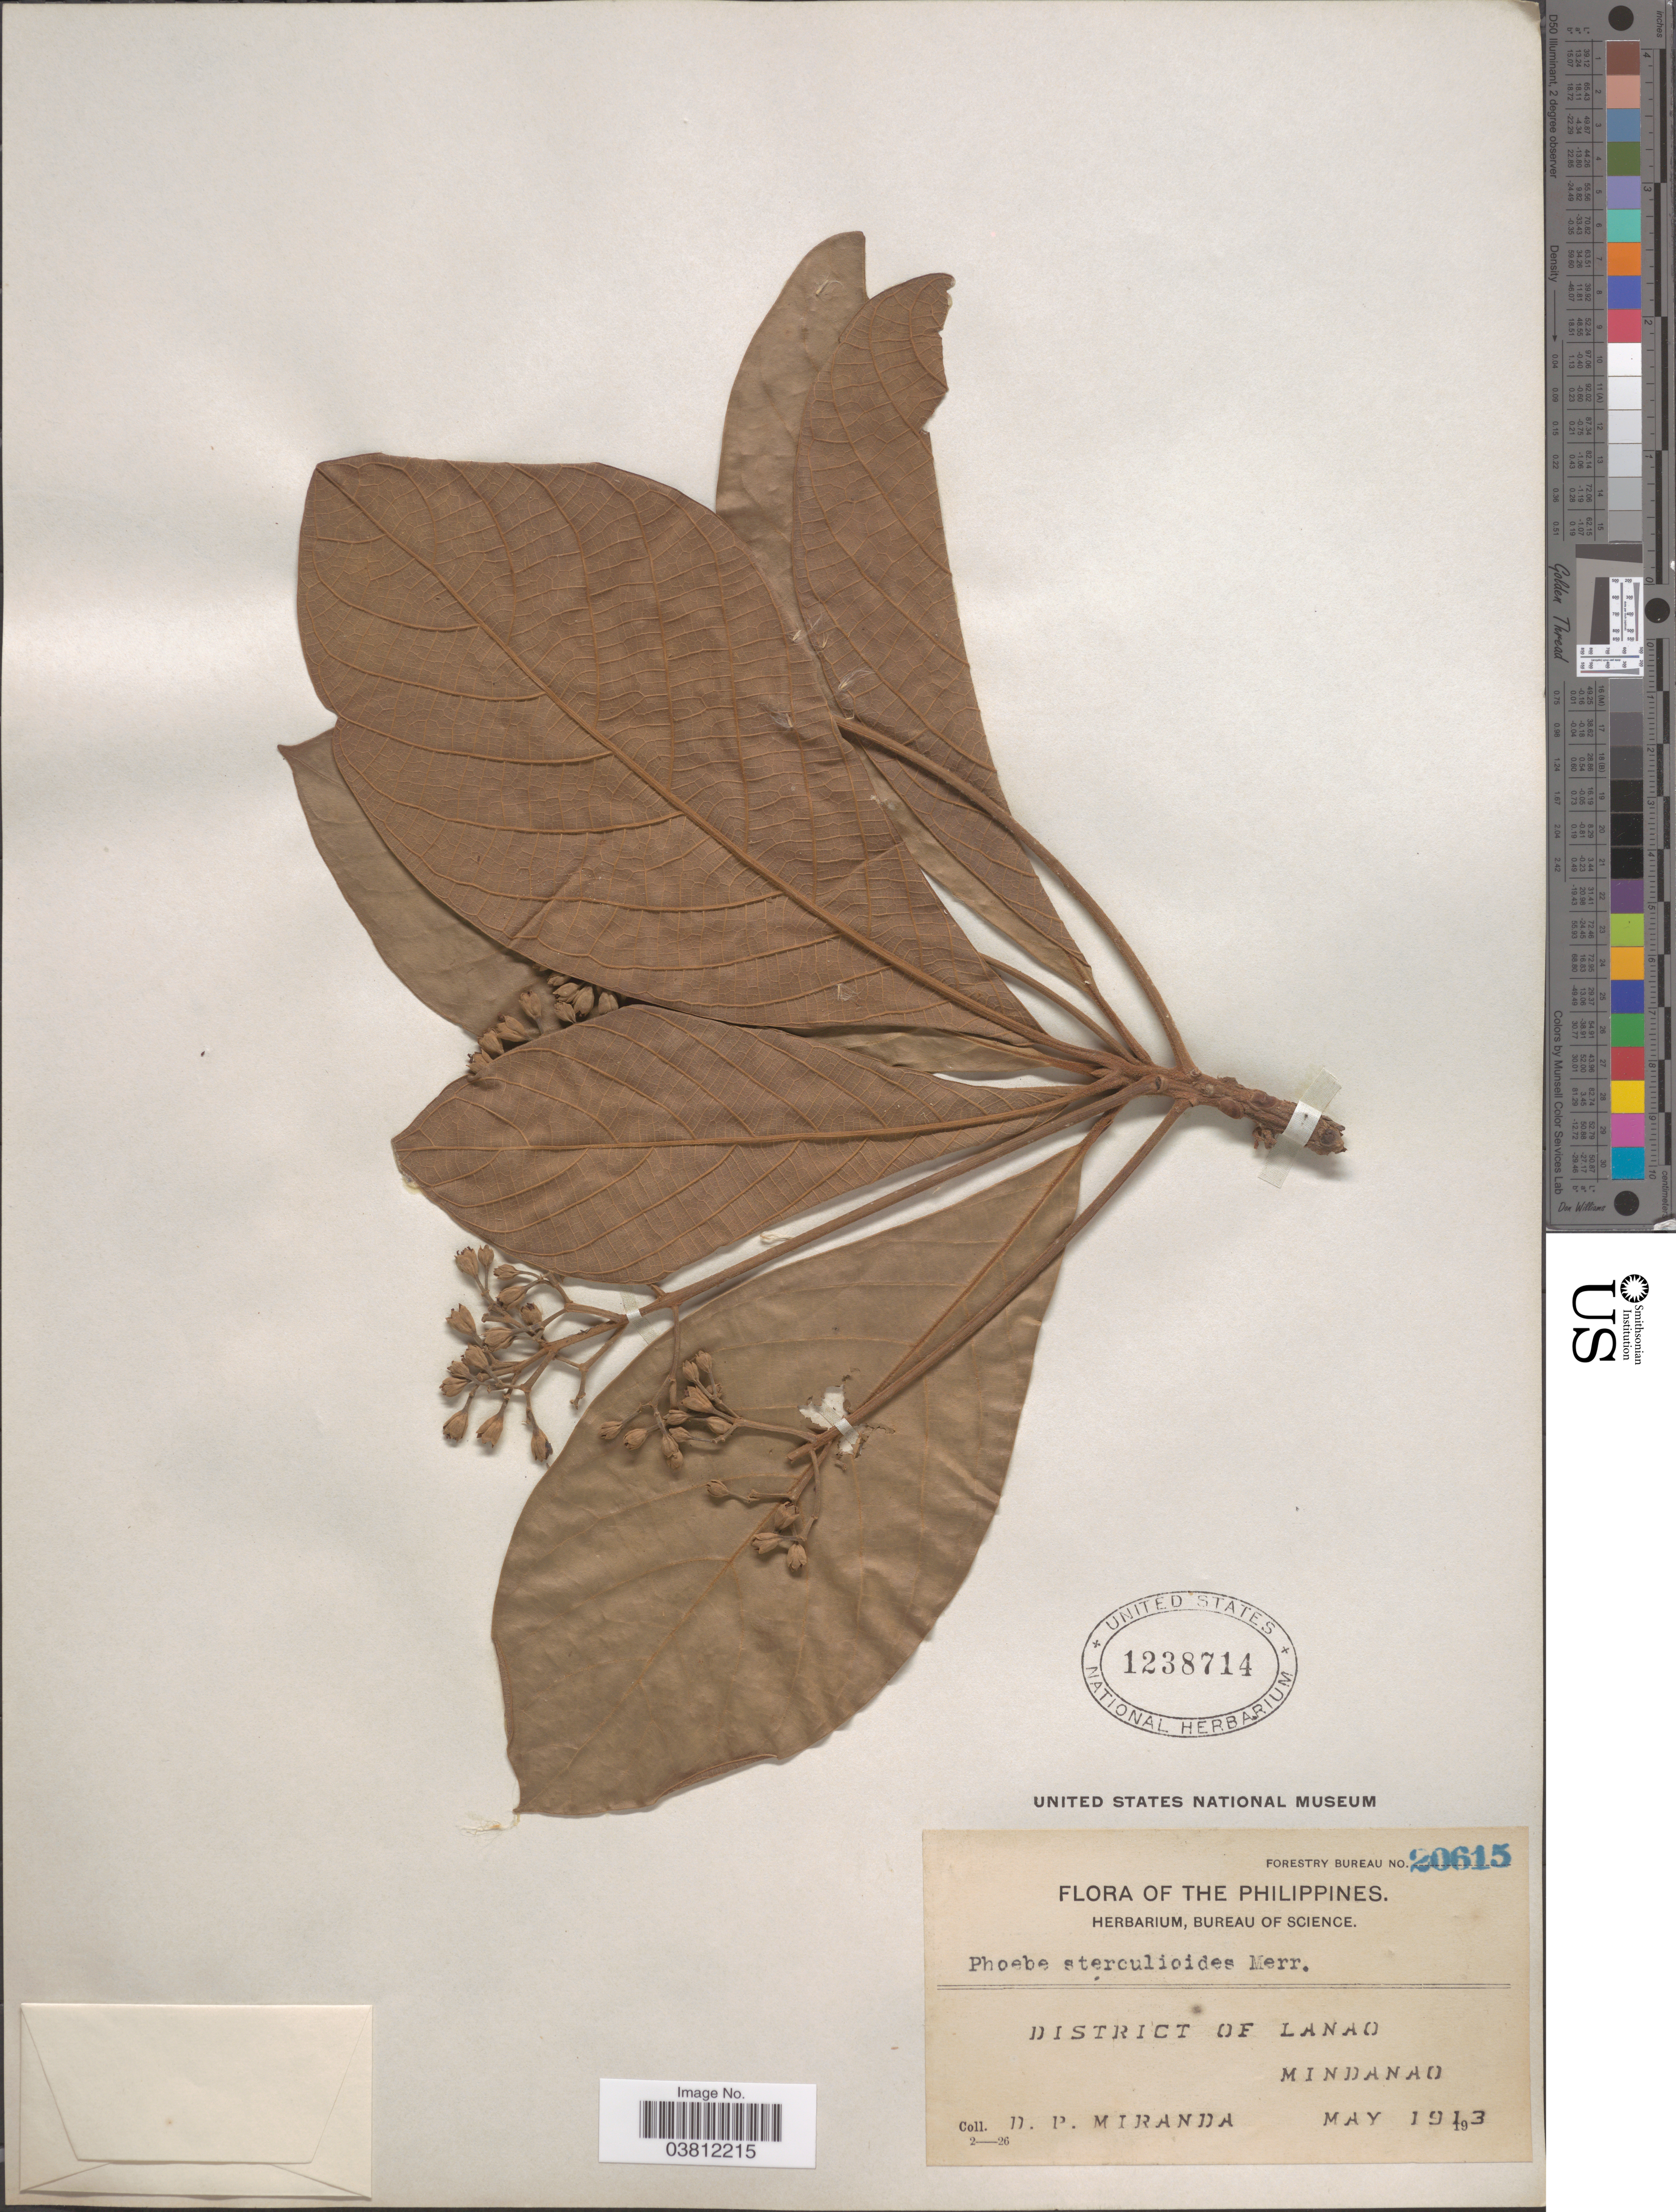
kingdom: Plantae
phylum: Tracheophyta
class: Magnoliopsida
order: Laurales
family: Lauraceae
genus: Phoebe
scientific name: Phoebe sterculioides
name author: Elmer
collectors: D. P. Miranda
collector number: Forestry Bureau 20615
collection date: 1913-05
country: Philippines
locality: District of Lanao. Mindanao.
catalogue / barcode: US 1238714